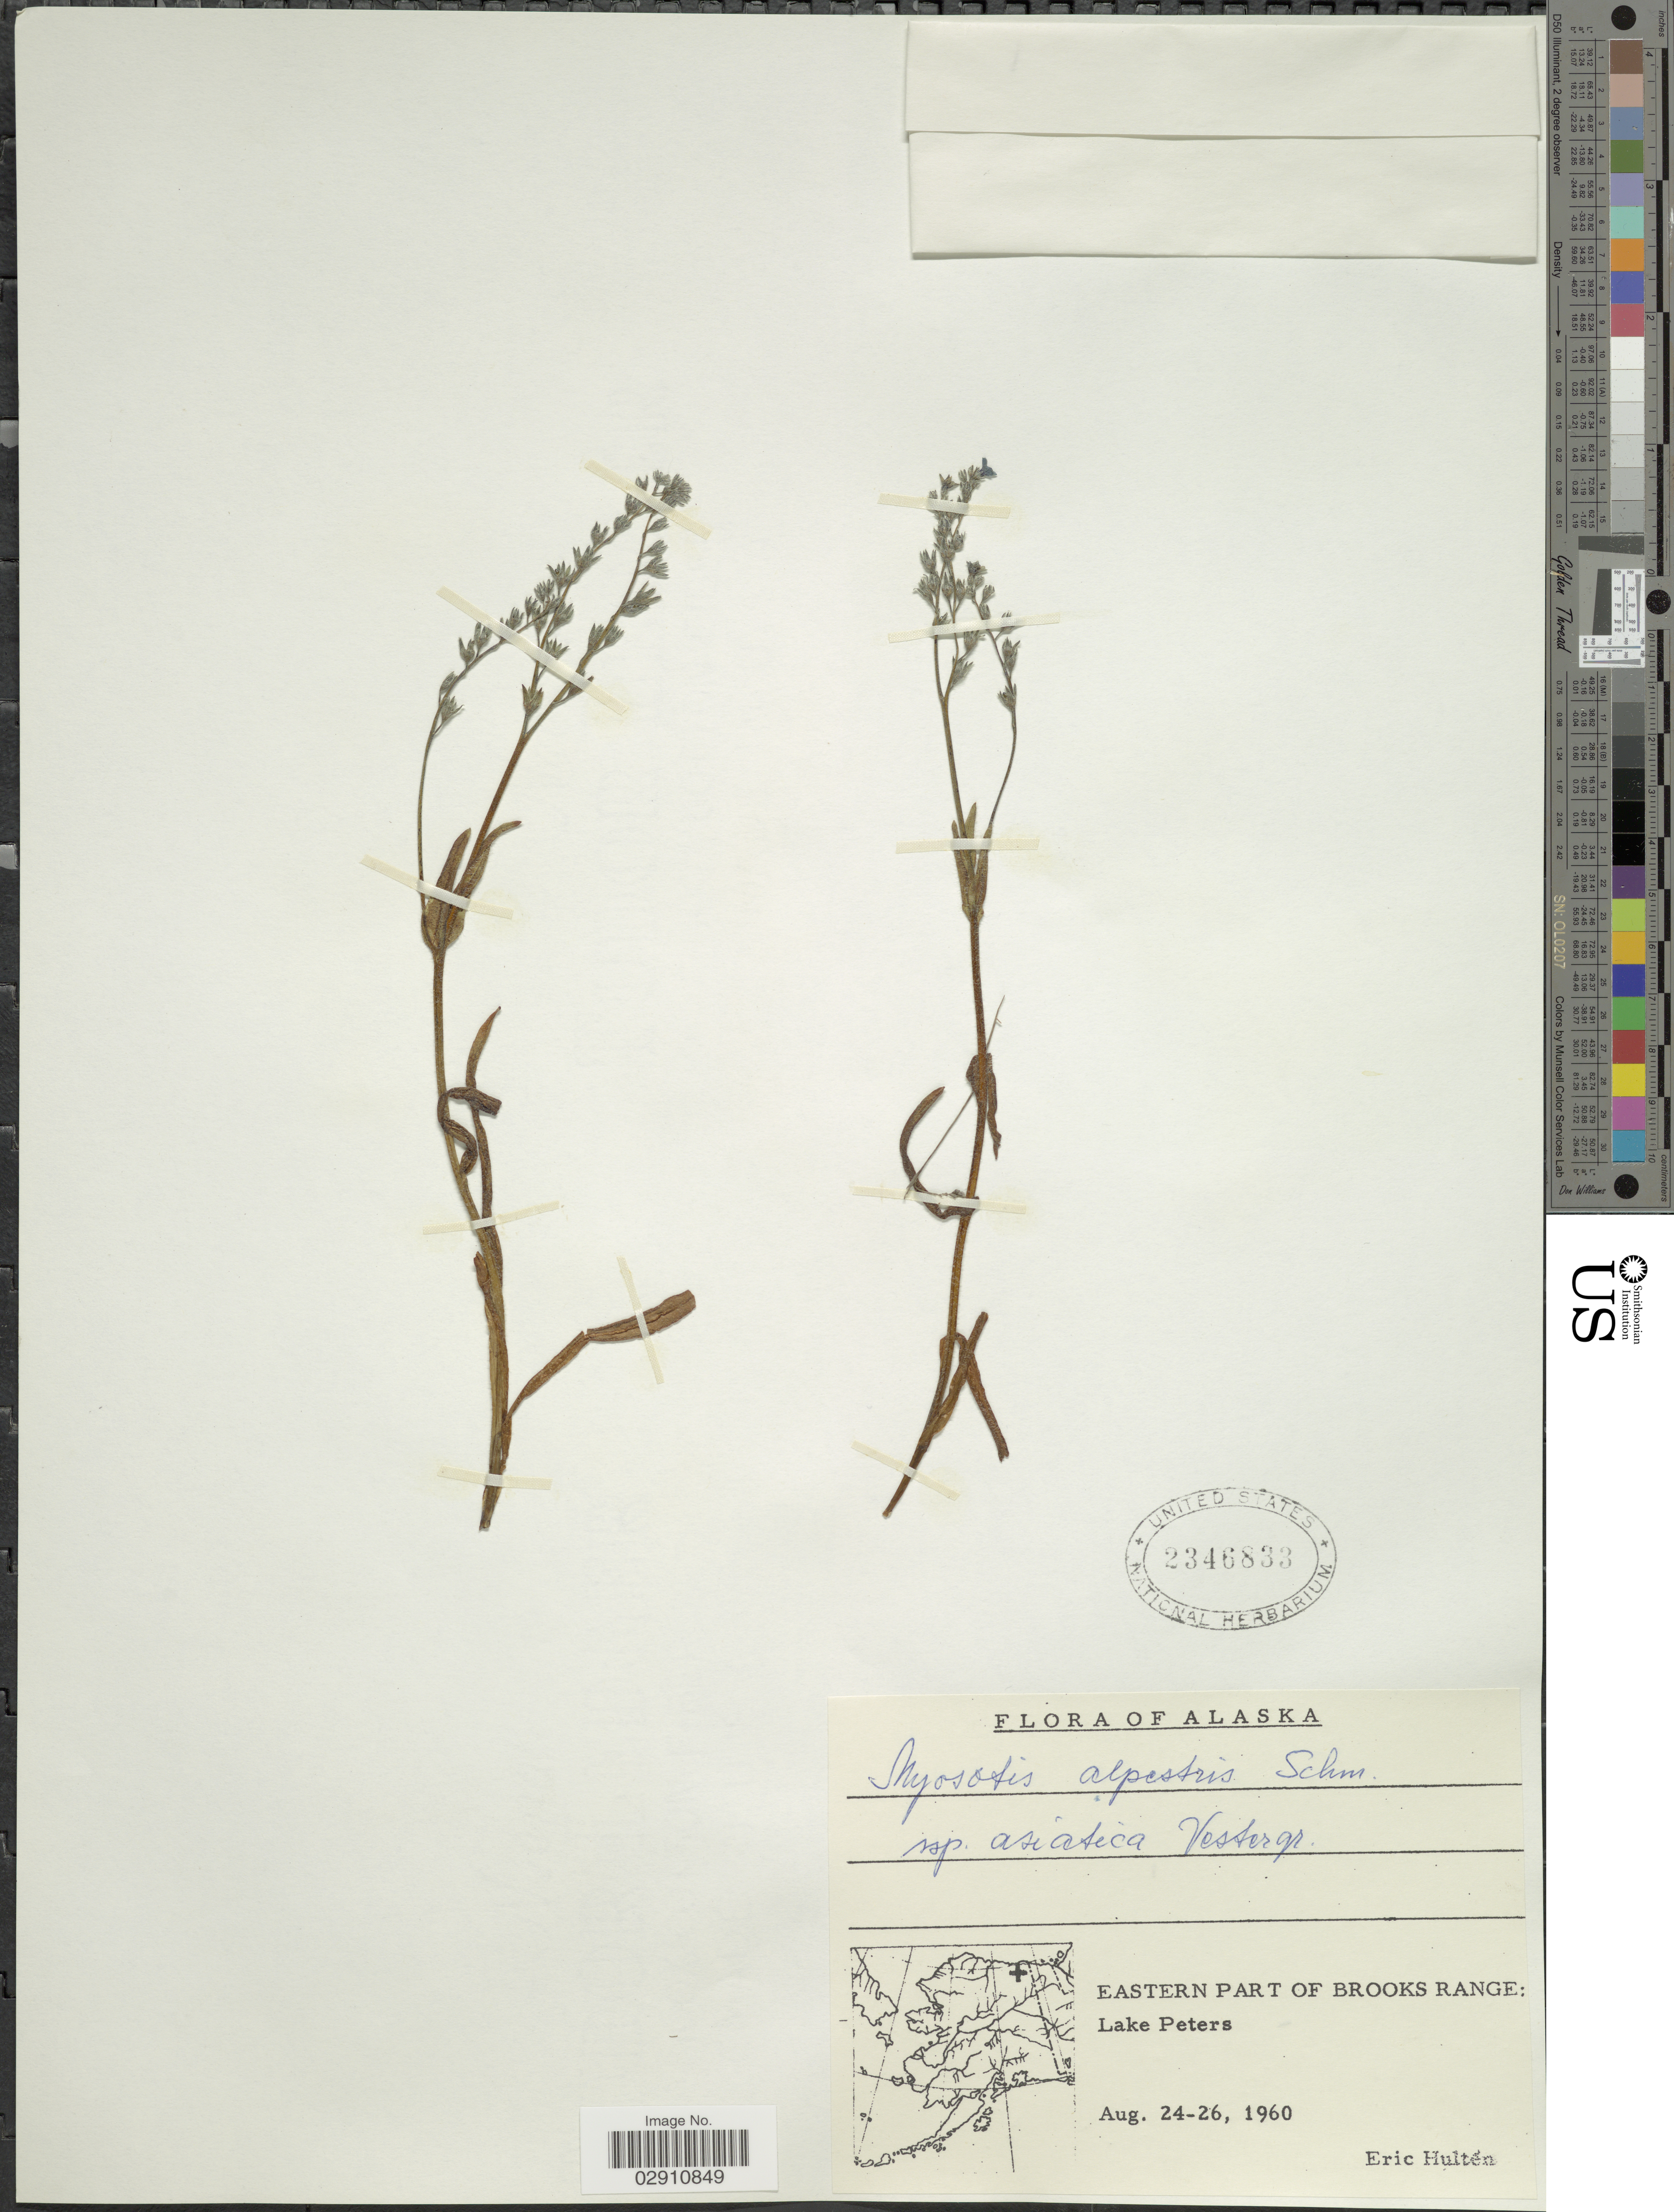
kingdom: Plantae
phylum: Tracheophyta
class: Magnoliopsida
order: Boraginales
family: Boraginaceae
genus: Myosotis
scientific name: Myosotis alpestris subsp. asiatica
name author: Vestergr.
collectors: E. G. Hultén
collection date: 1960-08-24/1960-08-26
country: United States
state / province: Alaska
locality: Eastern part of Brooks Range: Lake Peters.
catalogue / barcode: US 2346833